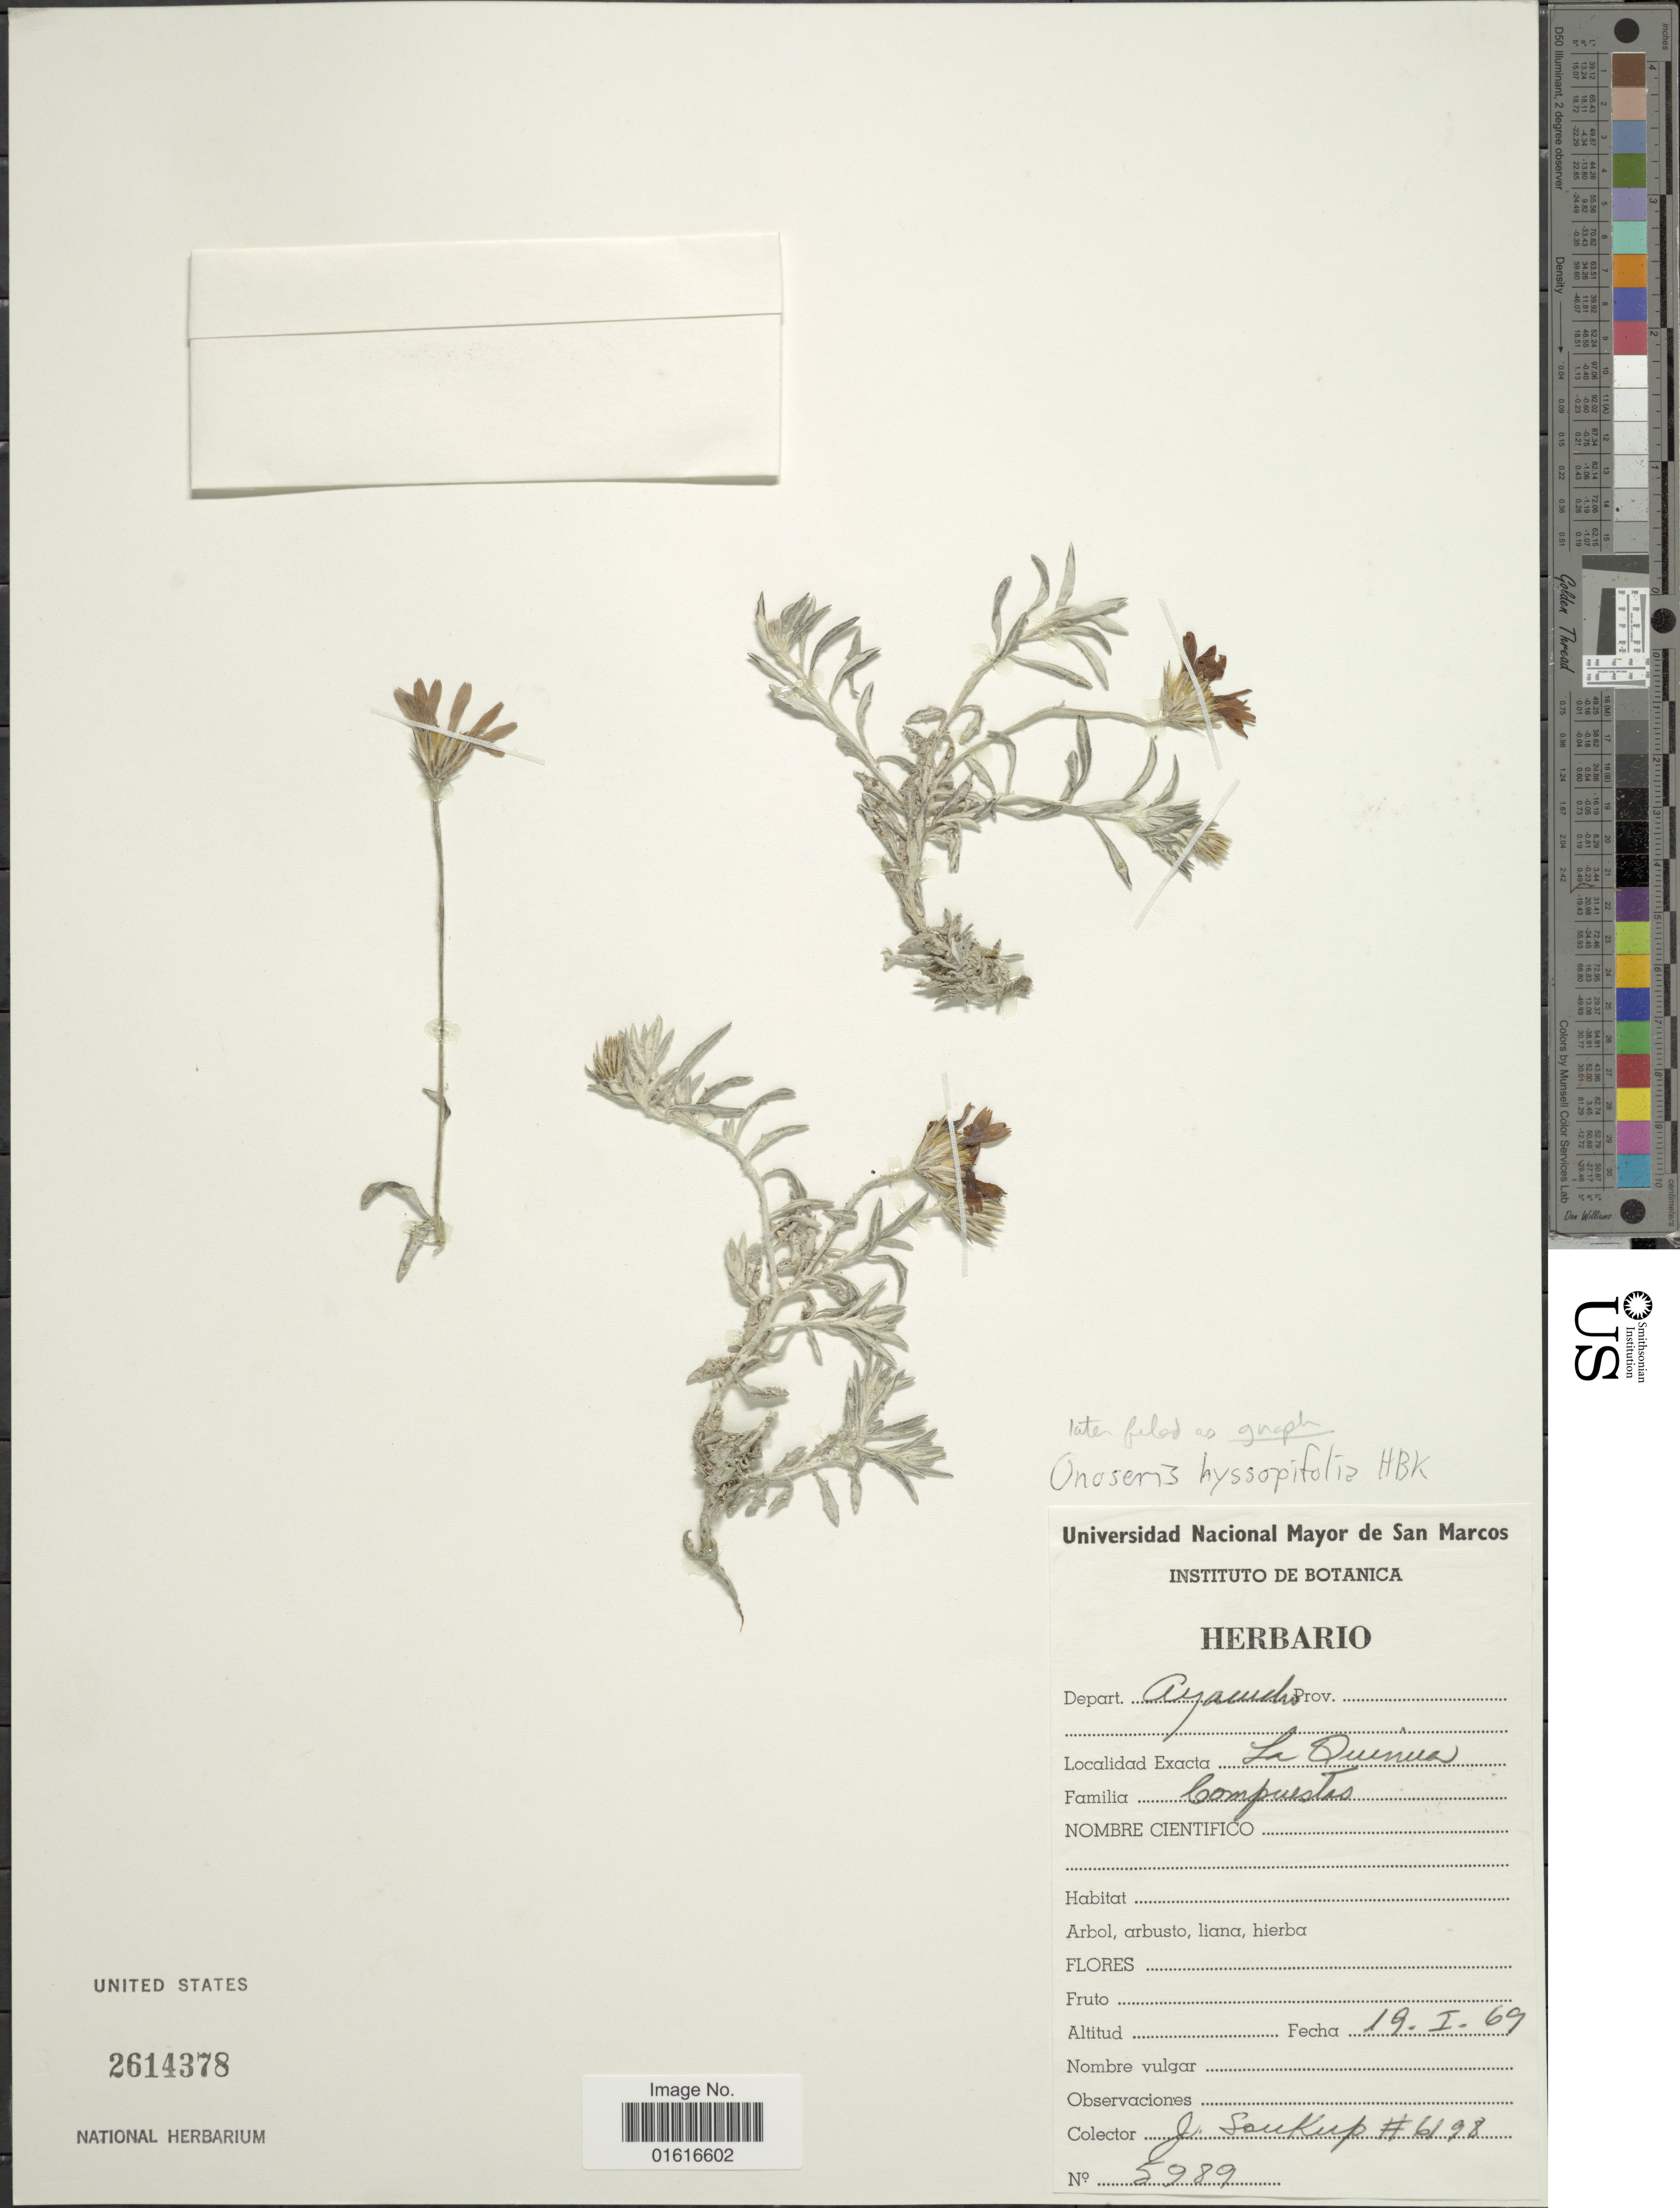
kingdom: Plantae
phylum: Tracheophyta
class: Magnoliopsida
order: Asterales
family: Asteraceae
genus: Onoseris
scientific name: Onoseris hyssopifolia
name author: Kunth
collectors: J. Soukup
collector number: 6198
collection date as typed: Transcribed d/m/y: 19/1/69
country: Peru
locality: Depart. Ayacucho, La Quina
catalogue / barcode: US 2614378